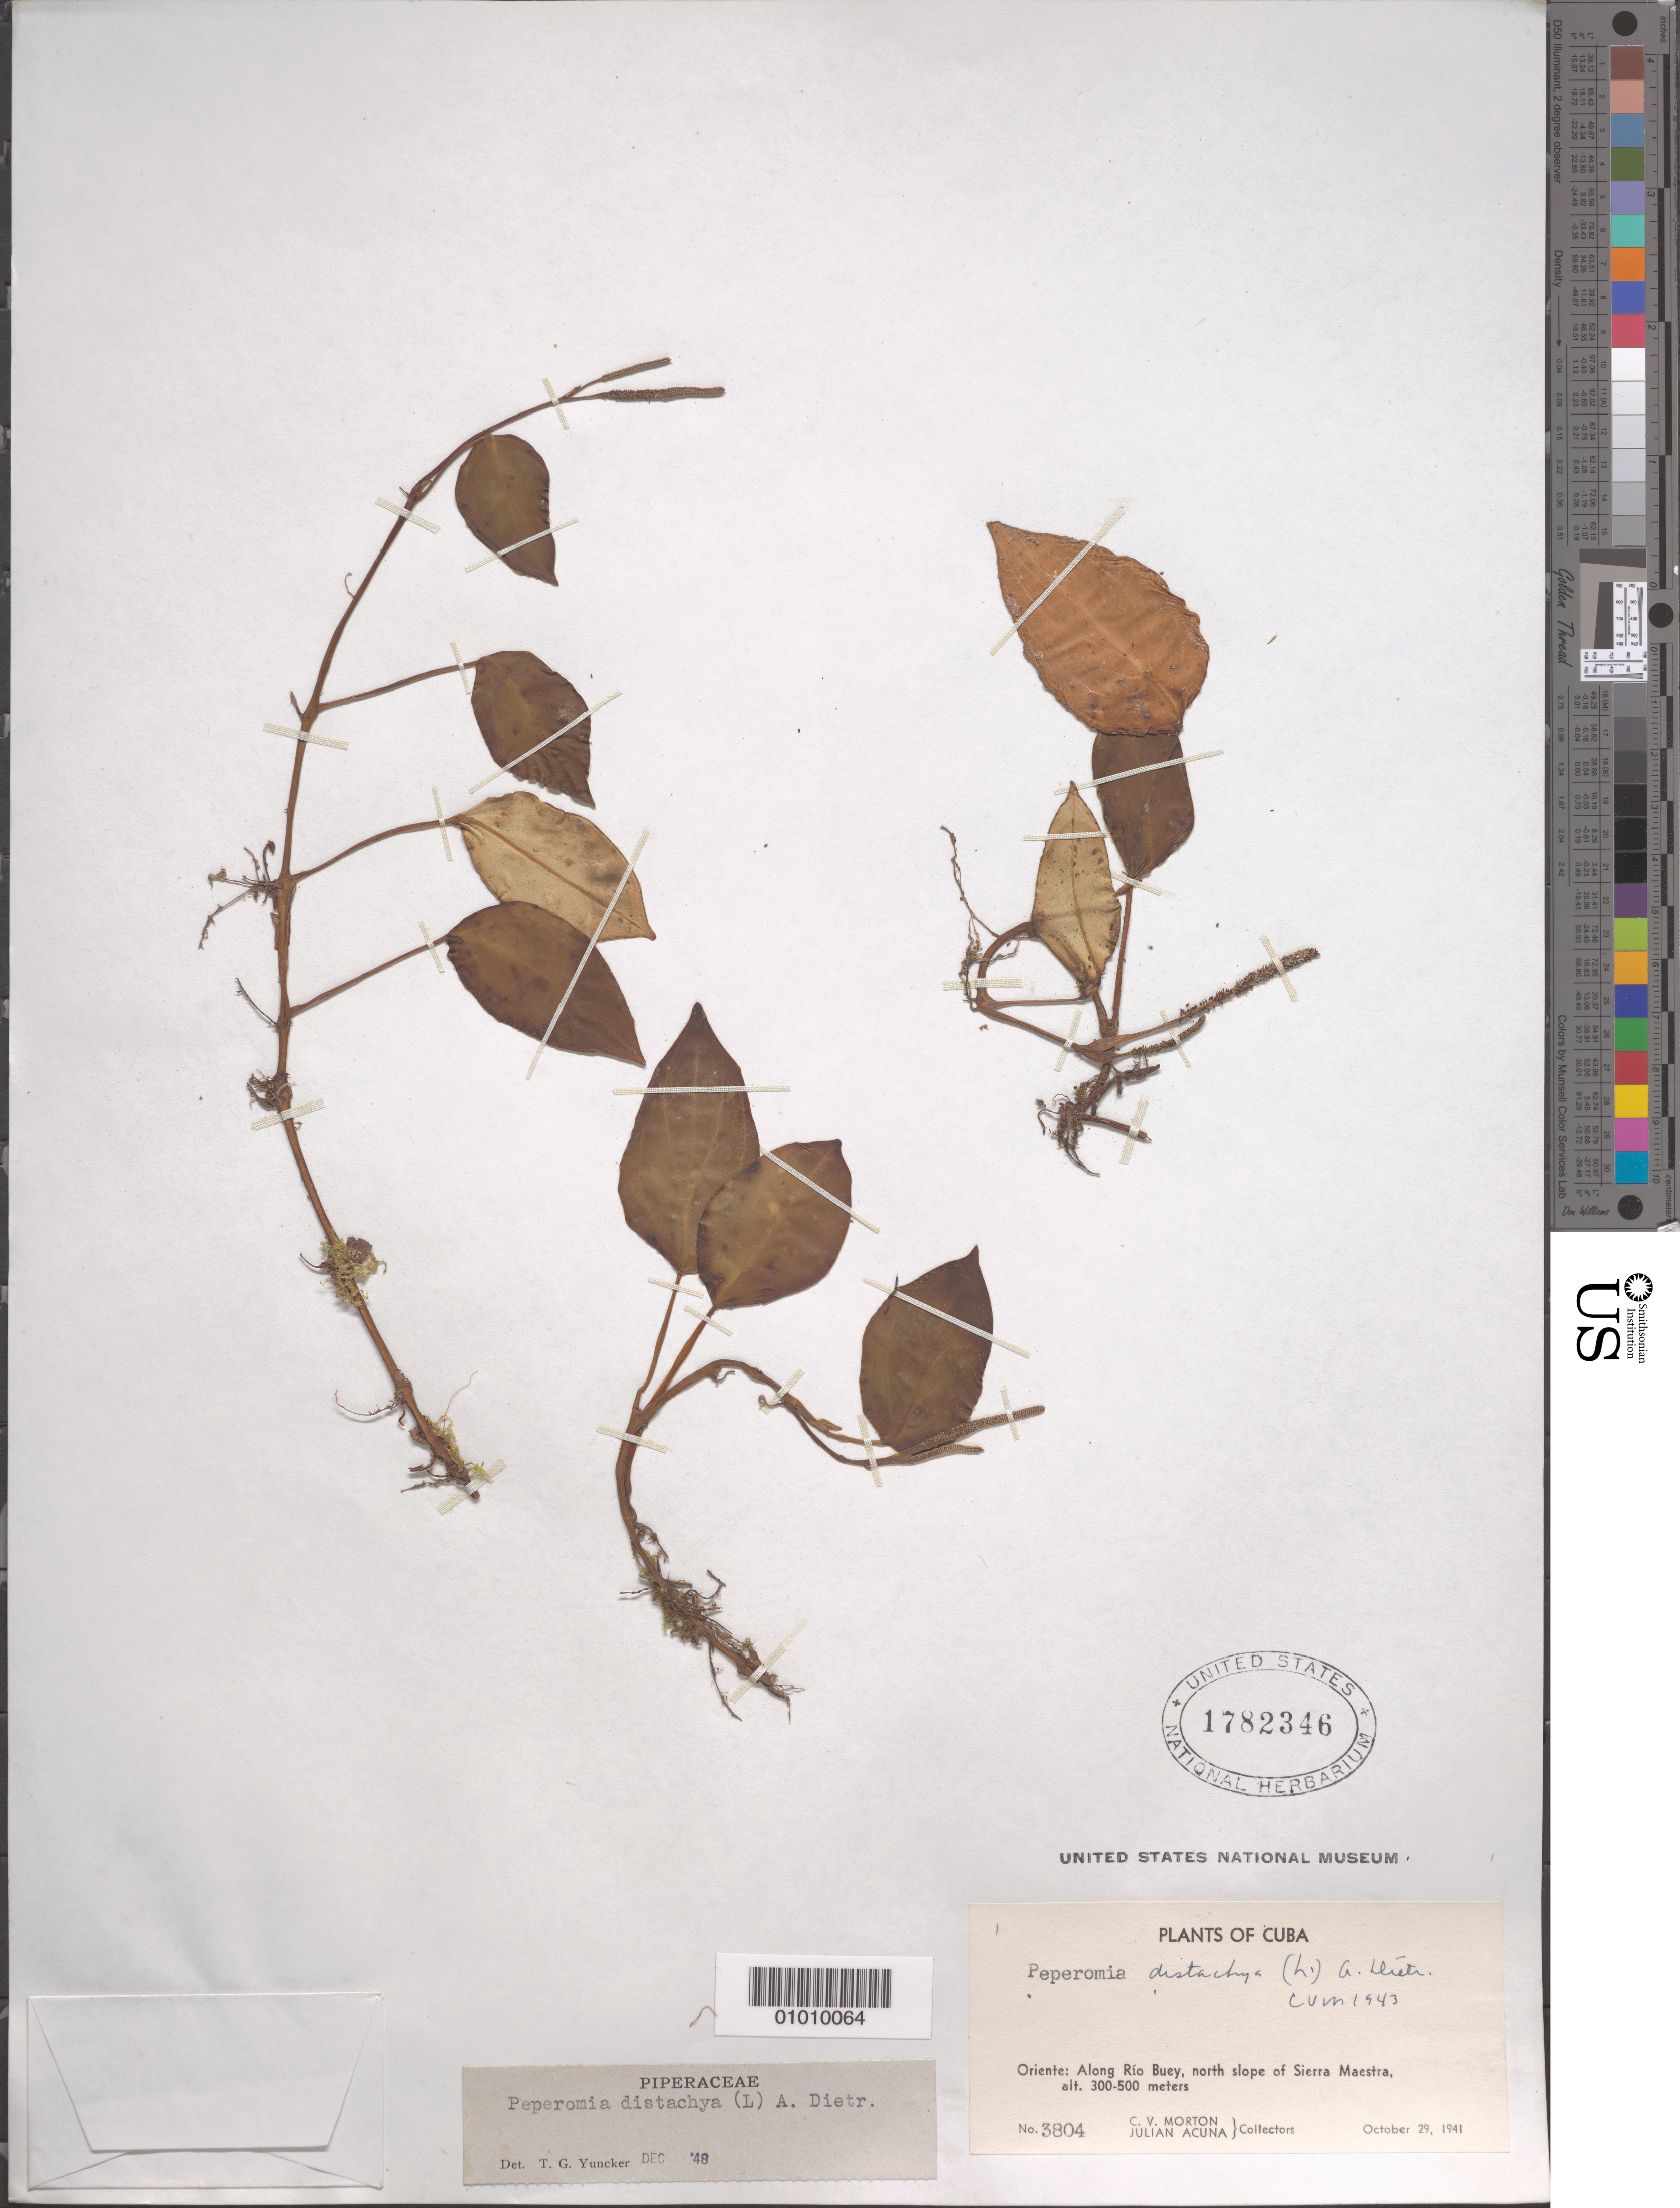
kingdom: Plantae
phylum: Tracheophyta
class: Magnoliopsida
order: Piperales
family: Piperaceae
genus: Peperomia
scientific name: Peperomia distachya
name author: (L.) A. Dietr.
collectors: C. V. Morton & J. Acuña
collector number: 3804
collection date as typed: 29 Oct 1941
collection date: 1941-10-29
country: Cuba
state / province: Granma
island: Cuba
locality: Along Rio Buey, north slope of Sierra Maestra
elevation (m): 300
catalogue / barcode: US 1782346